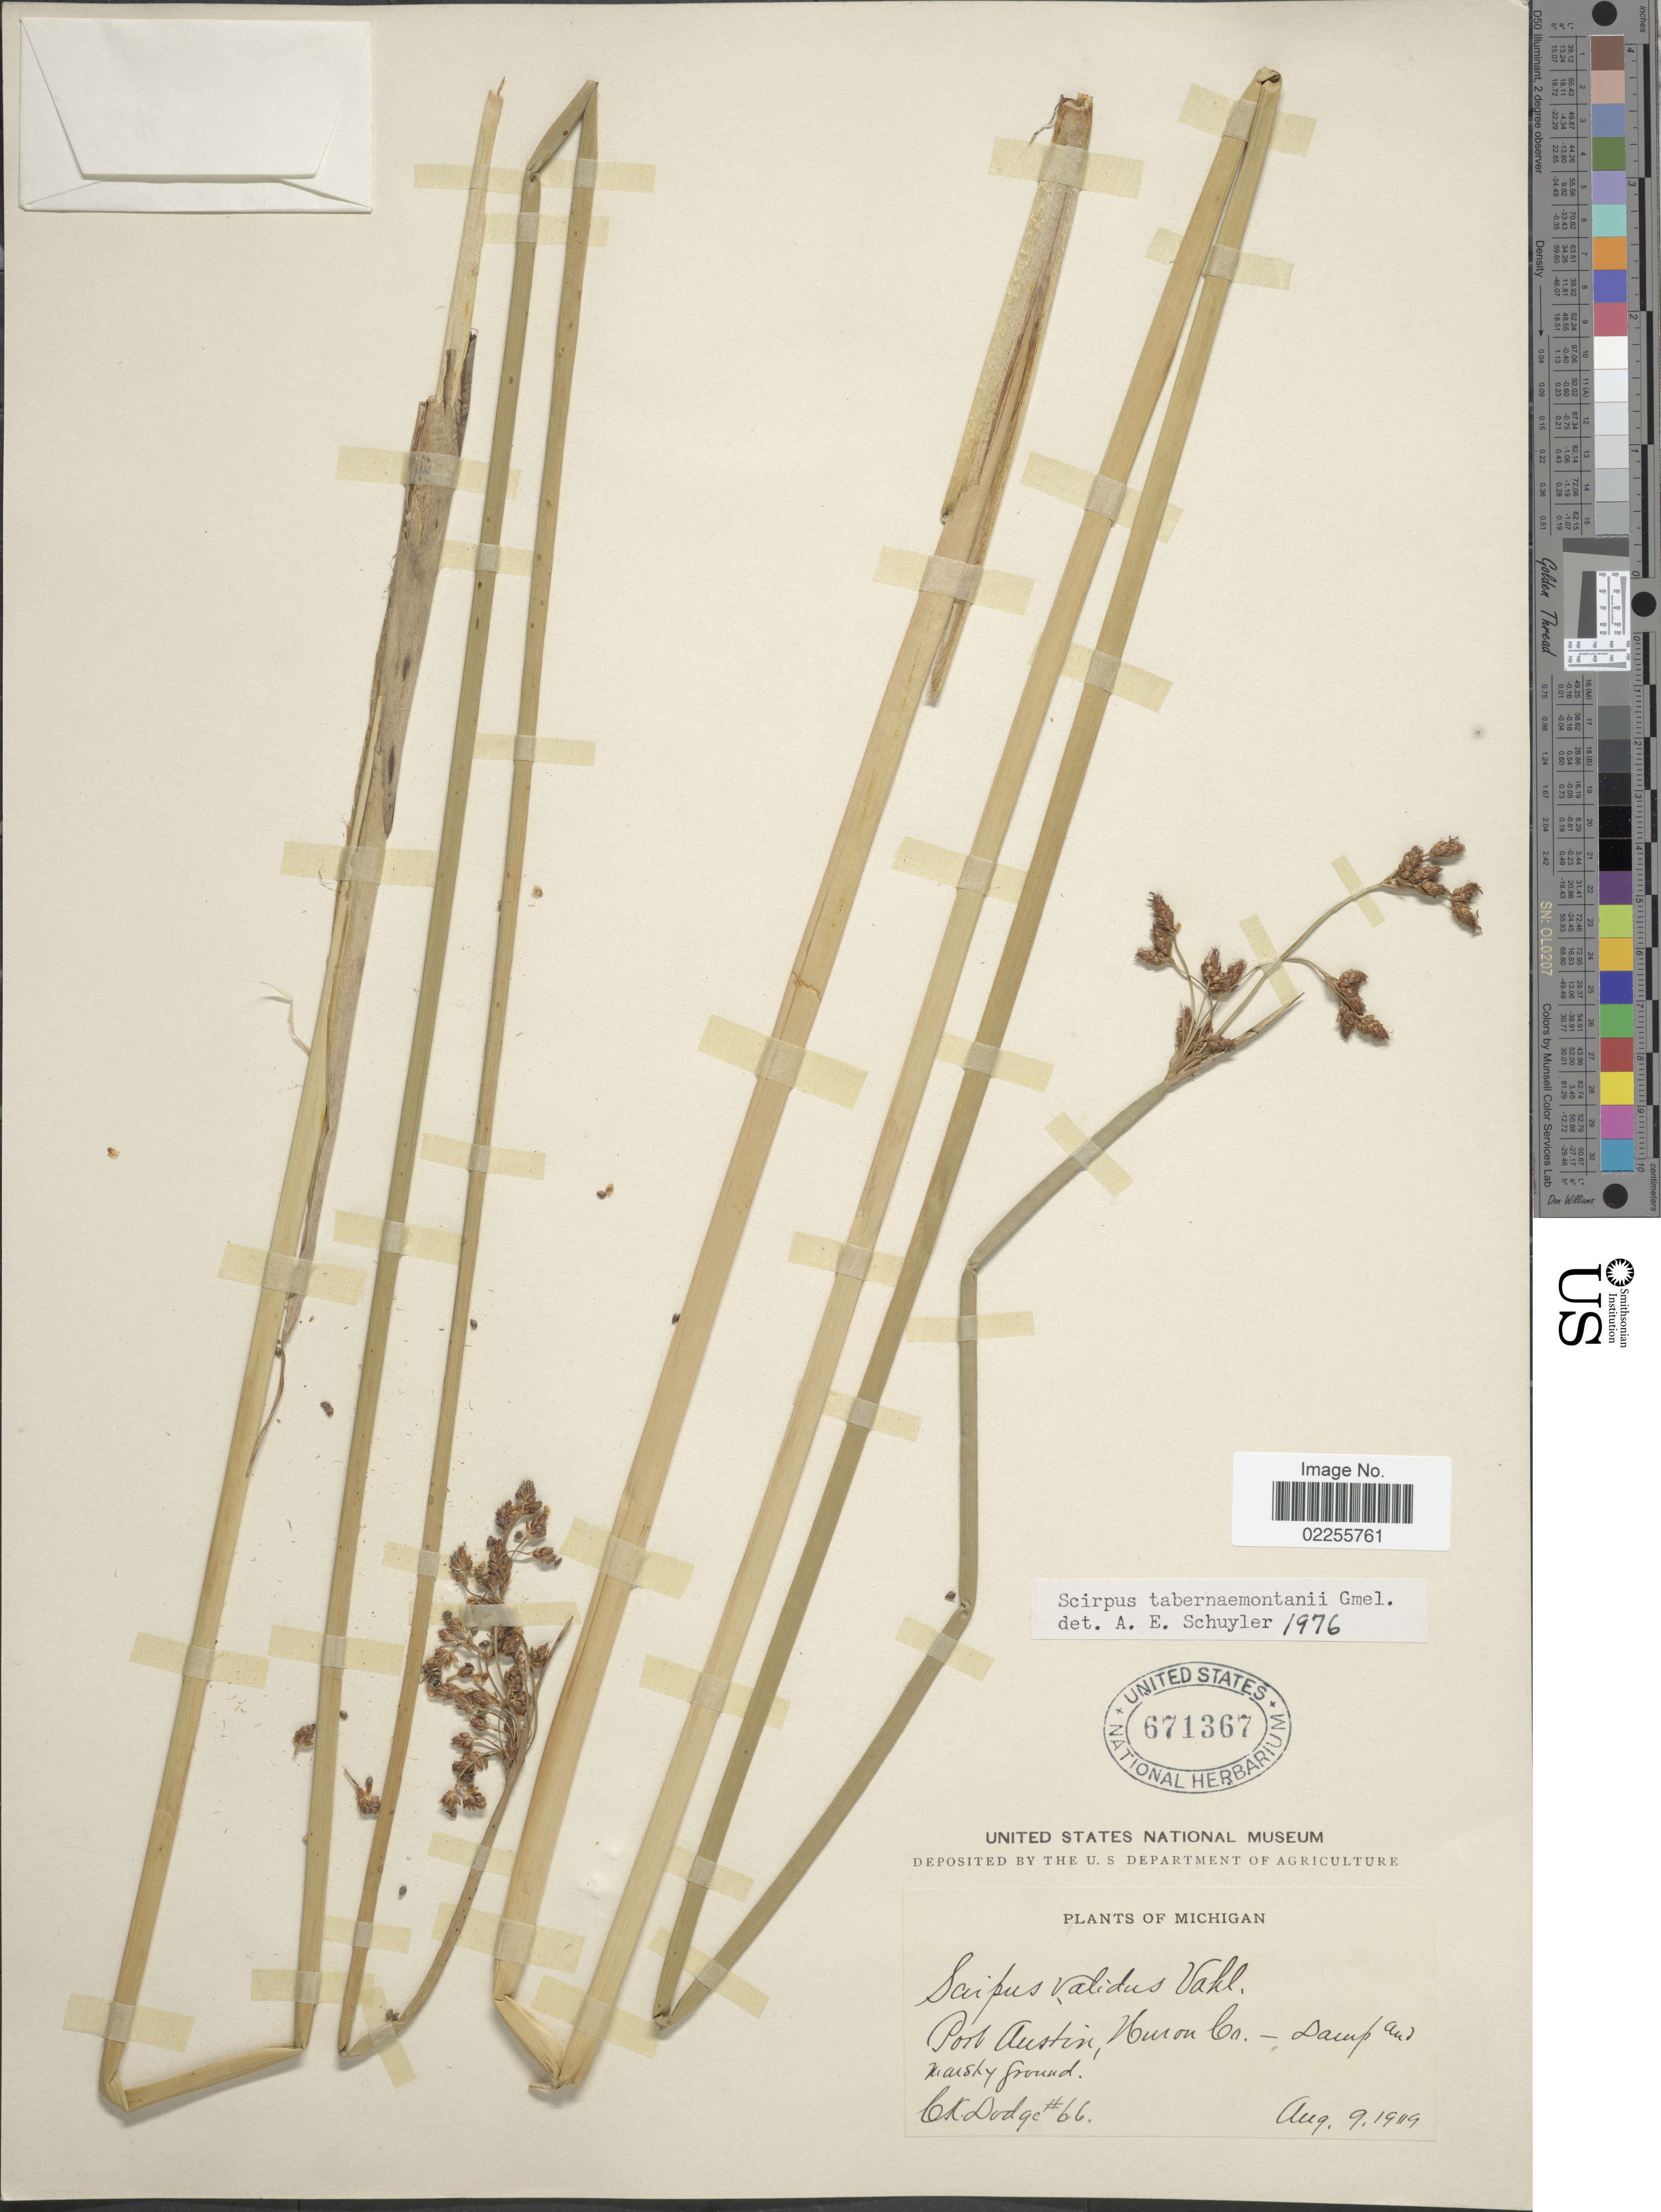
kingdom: Plantae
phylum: Tracheophyta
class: Liliopsida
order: Poales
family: Cyperaceae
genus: Schoenoplectus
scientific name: Schoenoplectus tabernaemontani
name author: (C.C. Gmel.) Palla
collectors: C. Dodge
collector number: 66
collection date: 1909-08-09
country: United States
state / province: Michigan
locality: Port Austin, Huron Co, damp and marshy ground.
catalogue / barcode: US 671367